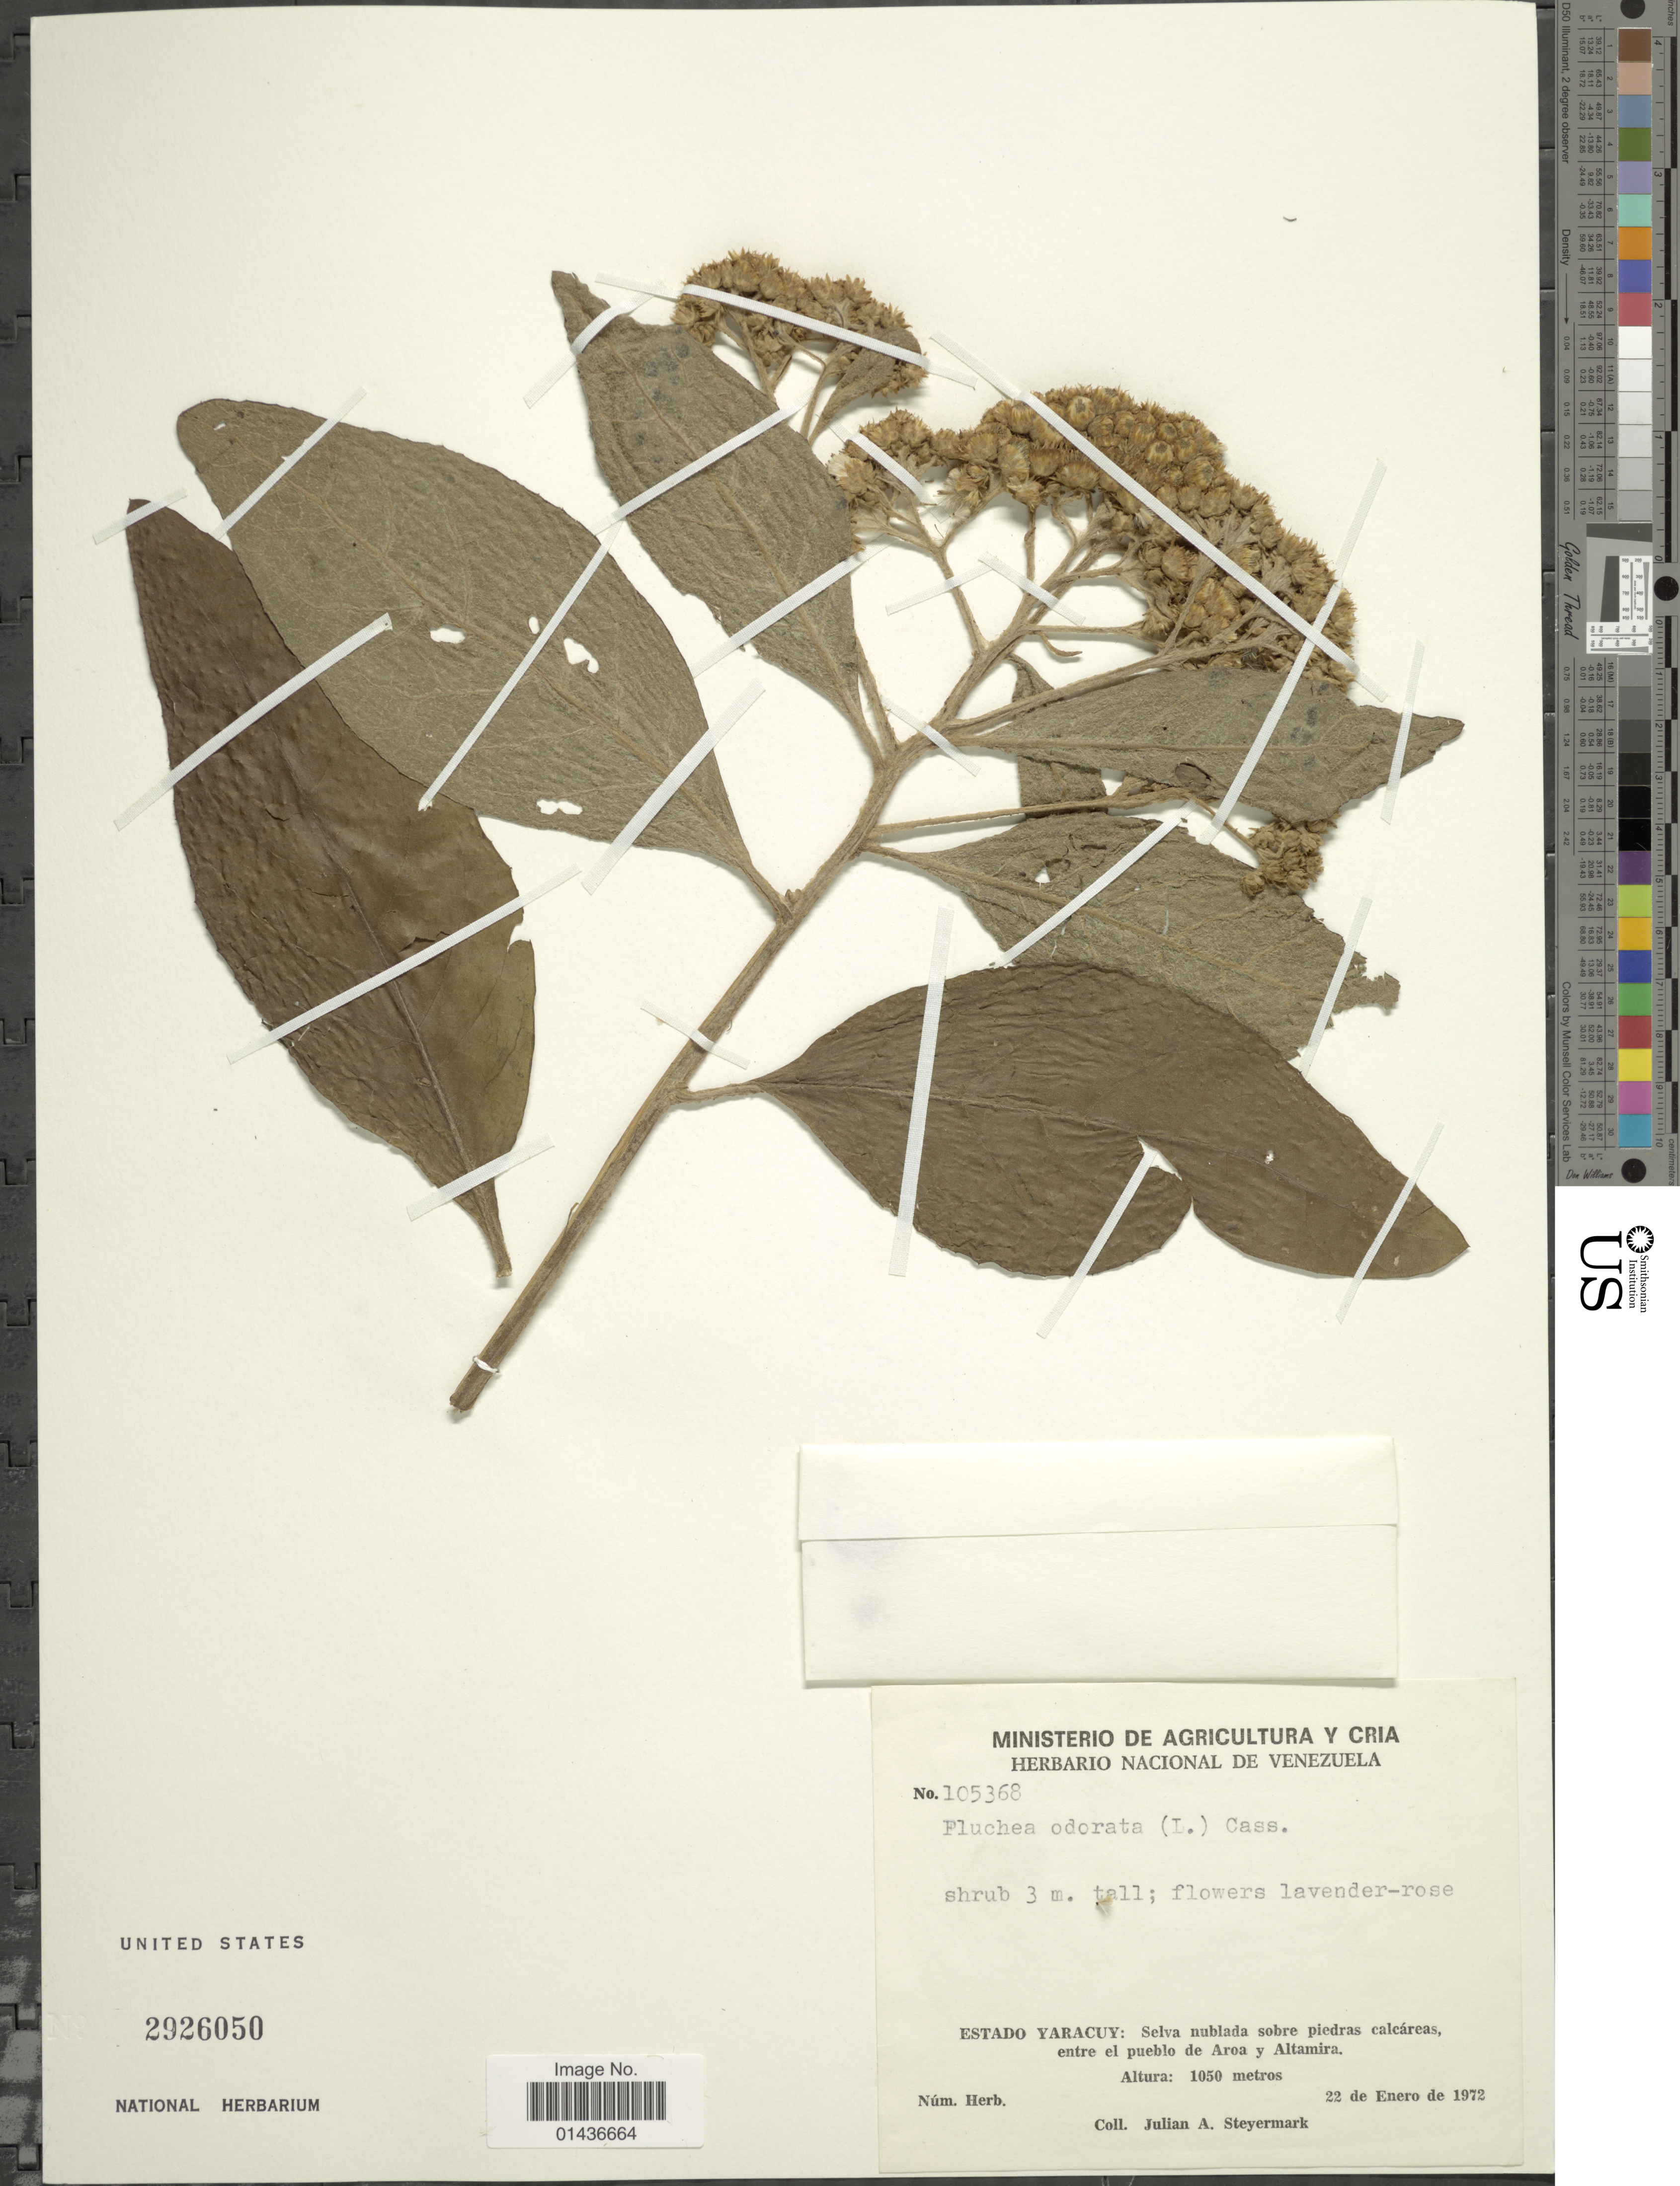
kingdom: Plantae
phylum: Tracheophyta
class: Magnoliopsida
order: Asterales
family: Asteraceae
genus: Pluchea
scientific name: Pluchea carolinensis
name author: (Jacq.) D. Don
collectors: J. Steyermark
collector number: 105368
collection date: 1972-01-22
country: Venezuela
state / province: Yaracuy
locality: Estado Yaracuy: Selva nublada sobre piedras calcares, entre el pueblo de Aroa y Altamira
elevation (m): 1050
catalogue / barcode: US 2926050